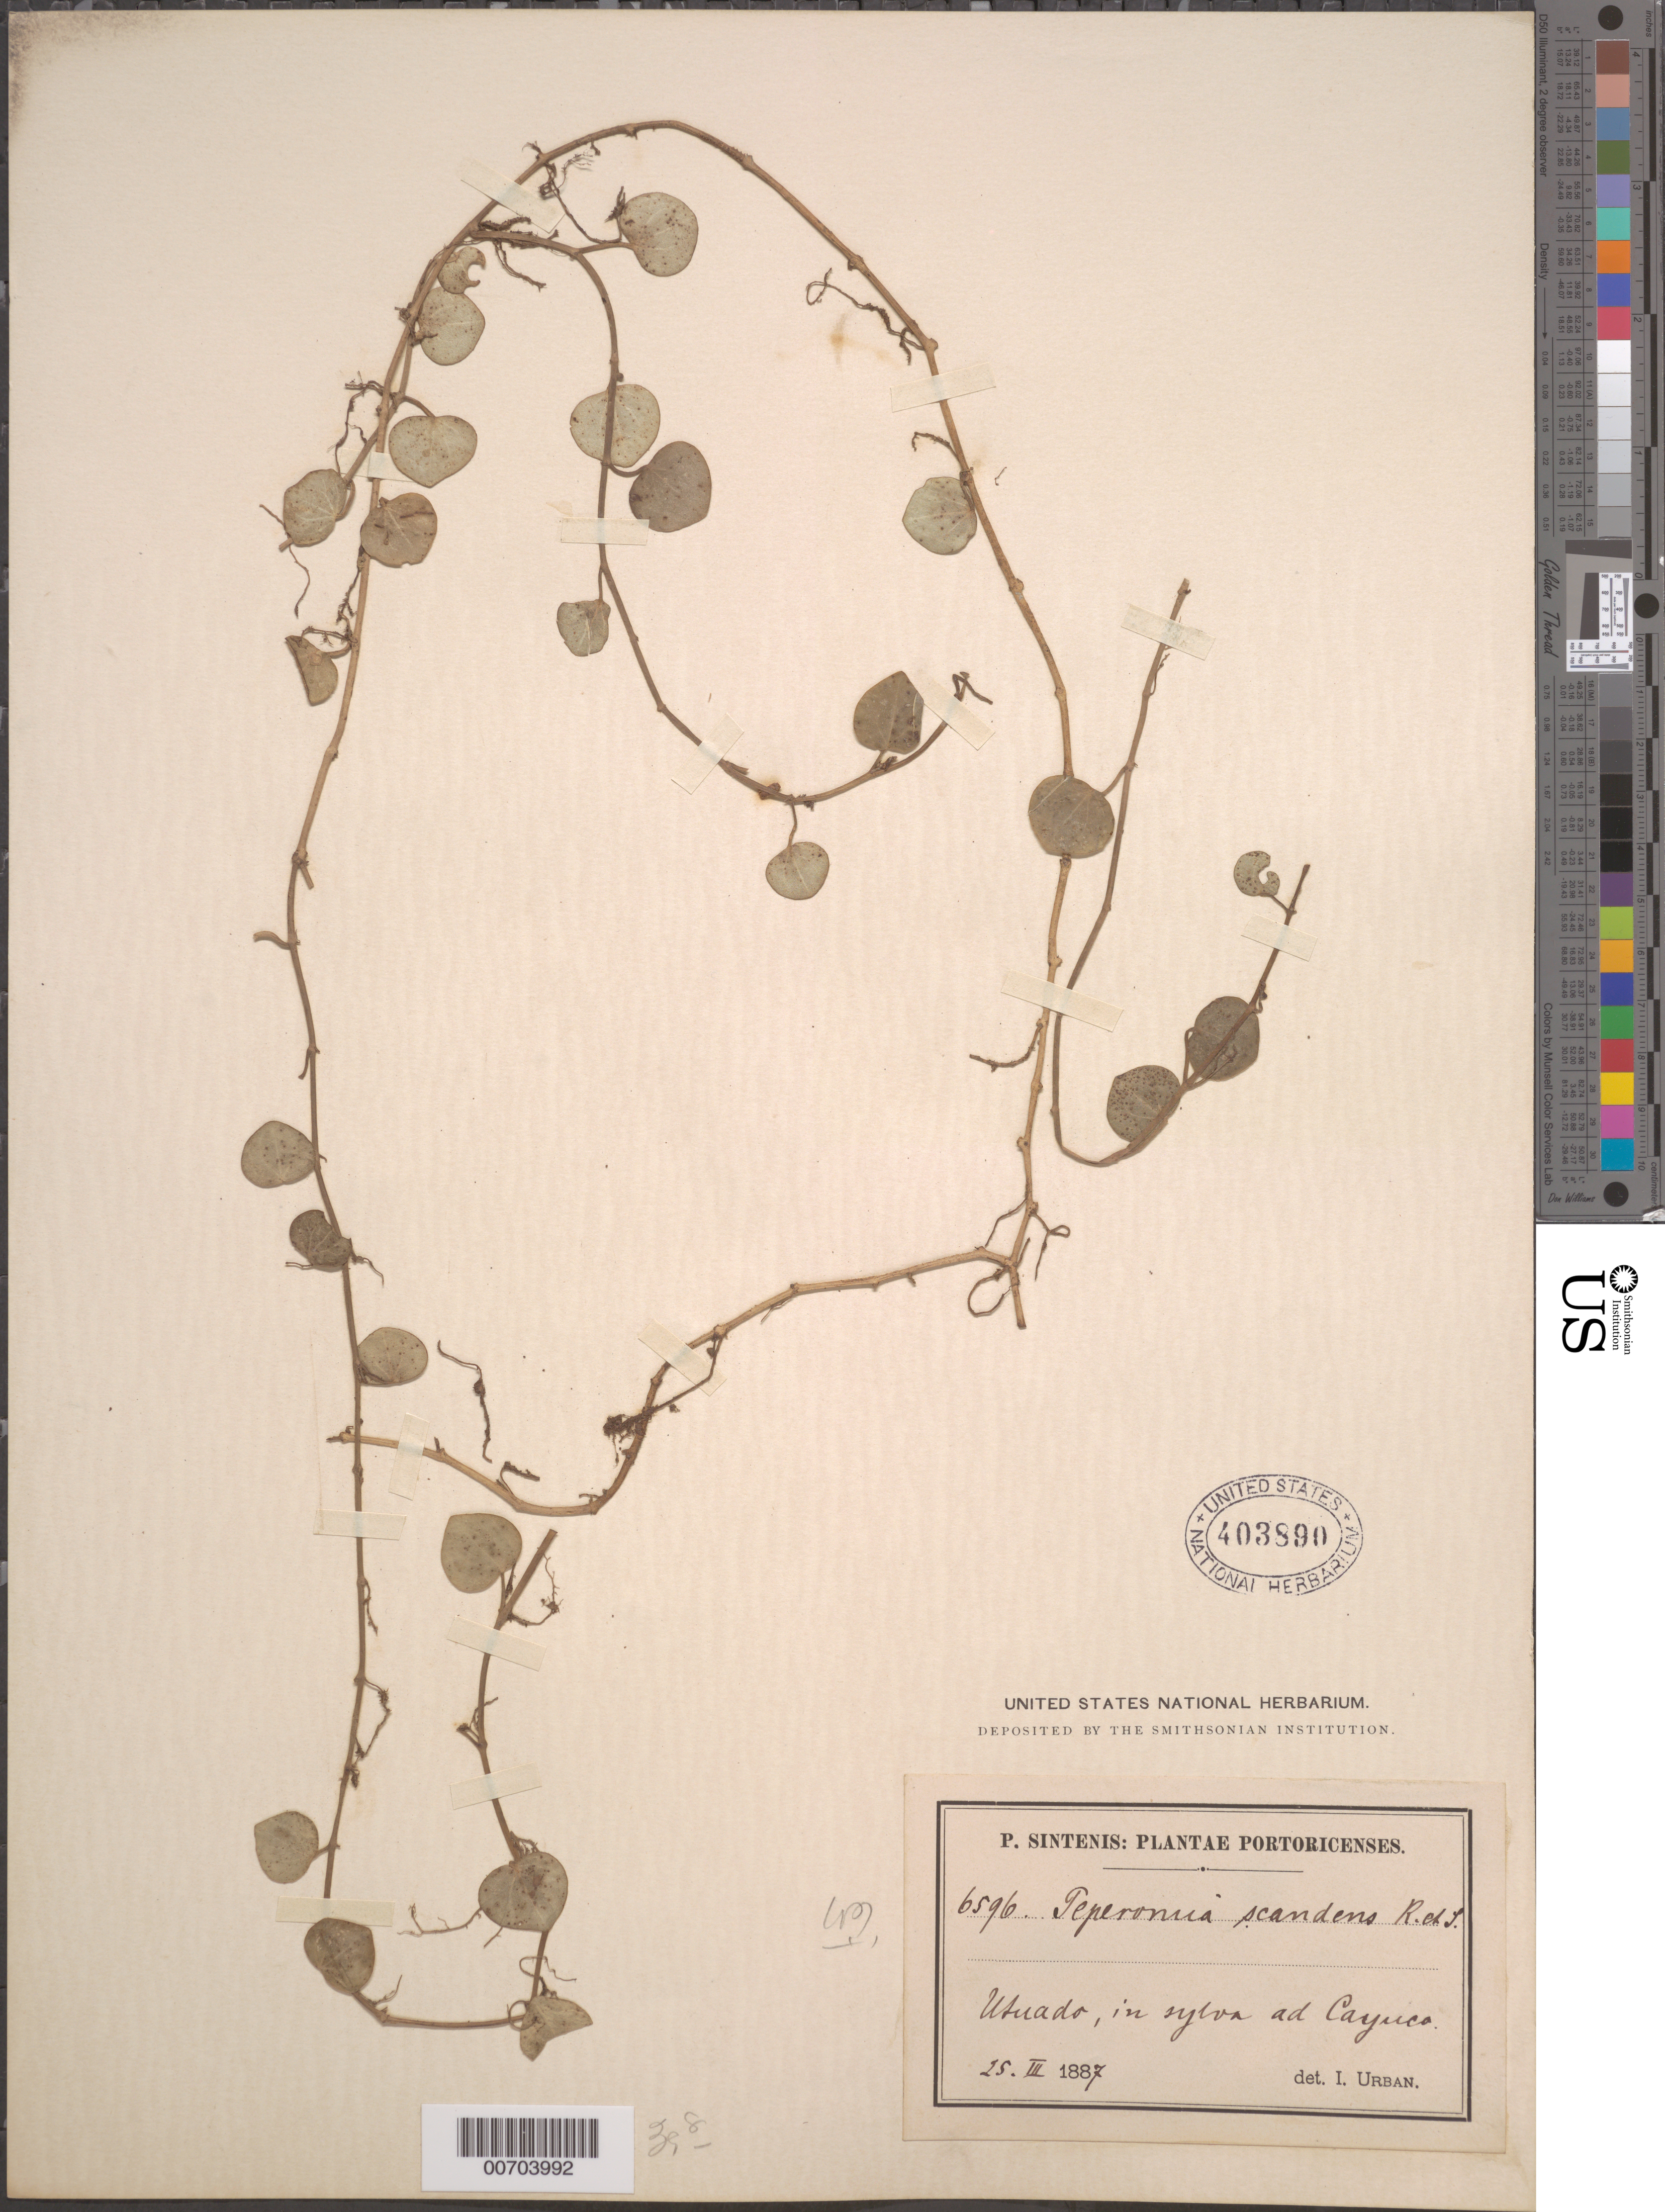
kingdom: Plantae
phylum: Tracheophyta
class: Magnoliopsida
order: Piperales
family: Piperaceae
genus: Peperomia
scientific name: Peperomia scandens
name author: Ruiz & Pav.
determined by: Urban, Ignatz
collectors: P. Sintenis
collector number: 6596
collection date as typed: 25 Mar 1887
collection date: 1887-03-25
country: Puerto Rico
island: Greater Antilles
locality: Utuado, in sylva ad Cayuca.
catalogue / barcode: US 403890